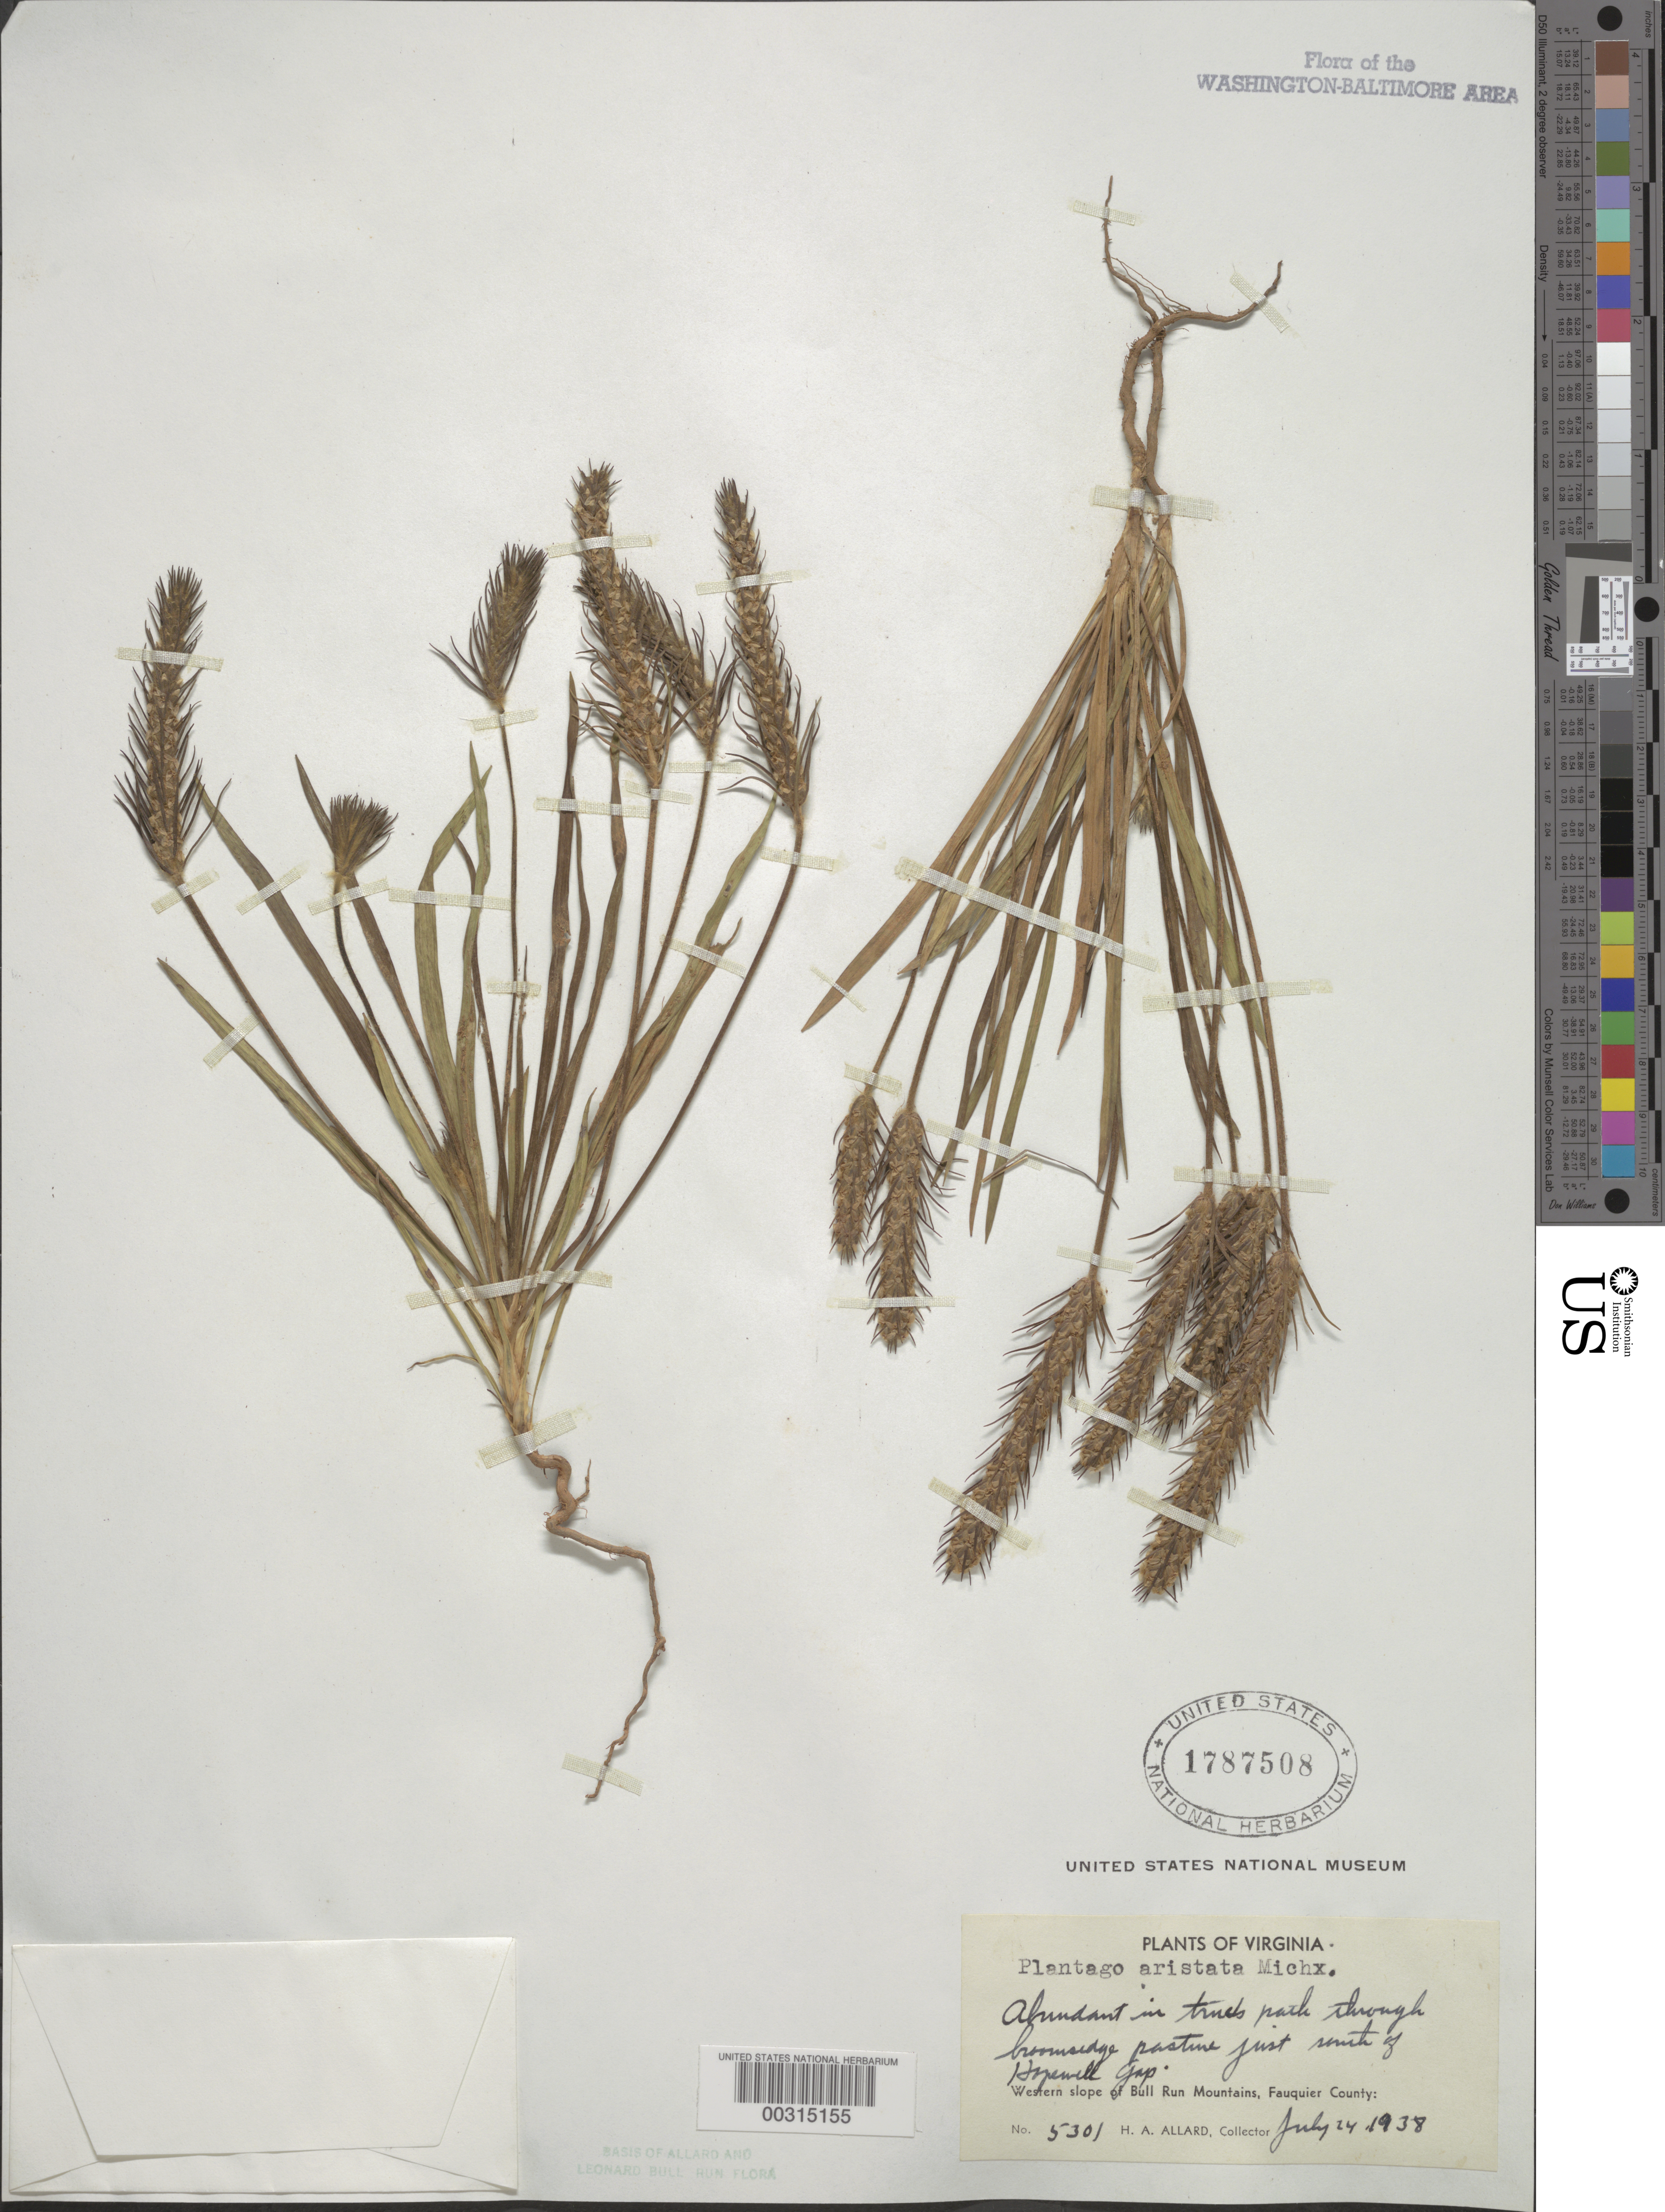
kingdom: Plantae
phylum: Tracheophyta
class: Magnoliopsida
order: Lamiales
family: Plantaginaceae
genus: Plantago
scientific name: Plantago aristata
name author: Michx.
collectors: H. A. Allard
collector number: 5301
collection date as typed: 24 Jul 1938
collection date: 1938-07-24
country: United States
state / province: Virginia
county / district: Fauquier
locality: S of Hopewell Gap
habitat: In pasture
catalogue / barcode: US 1787508